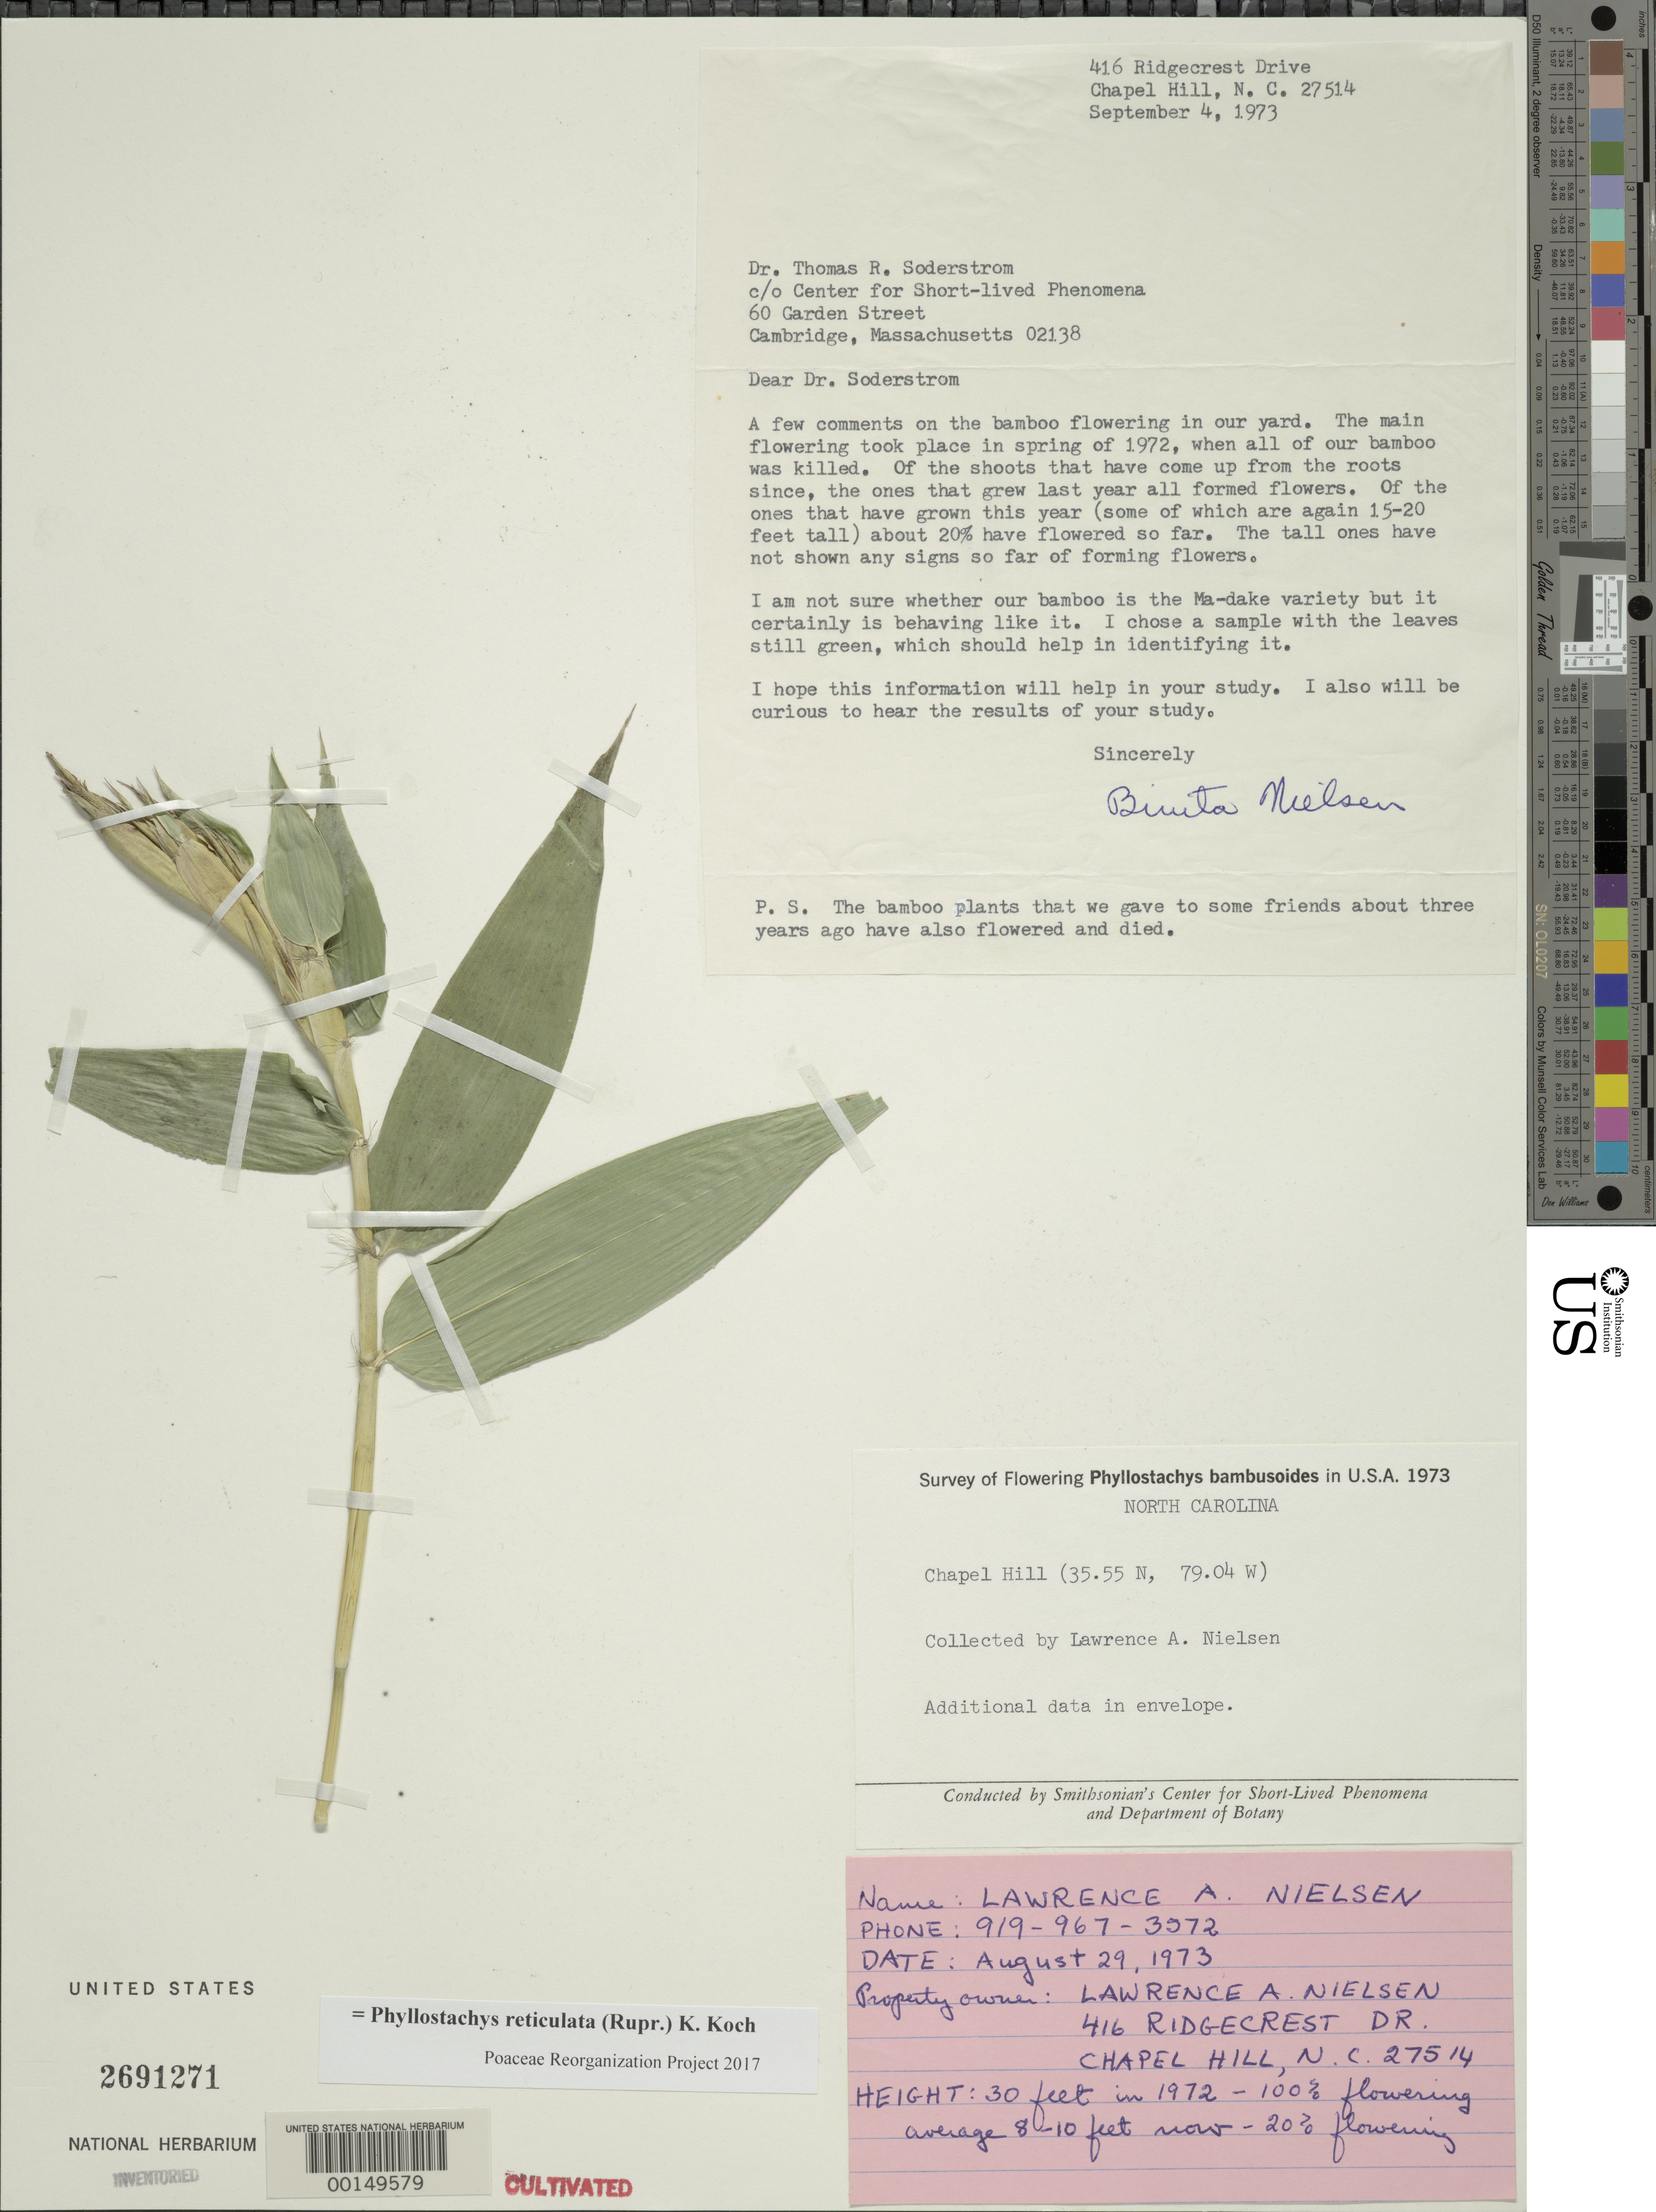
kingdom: Plantae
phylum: Tracheophyta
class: Liliopsida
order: Poales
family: Poaceae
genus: Phyllostachys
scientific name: Phyllostachys reticulata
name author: (Rupr.) K. Koch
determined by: Poaceae Reorganization Project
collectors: L. A. Nielsen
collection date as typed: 29 Aug 1973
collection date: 1973-08-29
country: United States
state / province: North Carolina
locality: Chapel hill, lat. 35.55n: long. 79.04w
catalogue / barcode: US 2691271